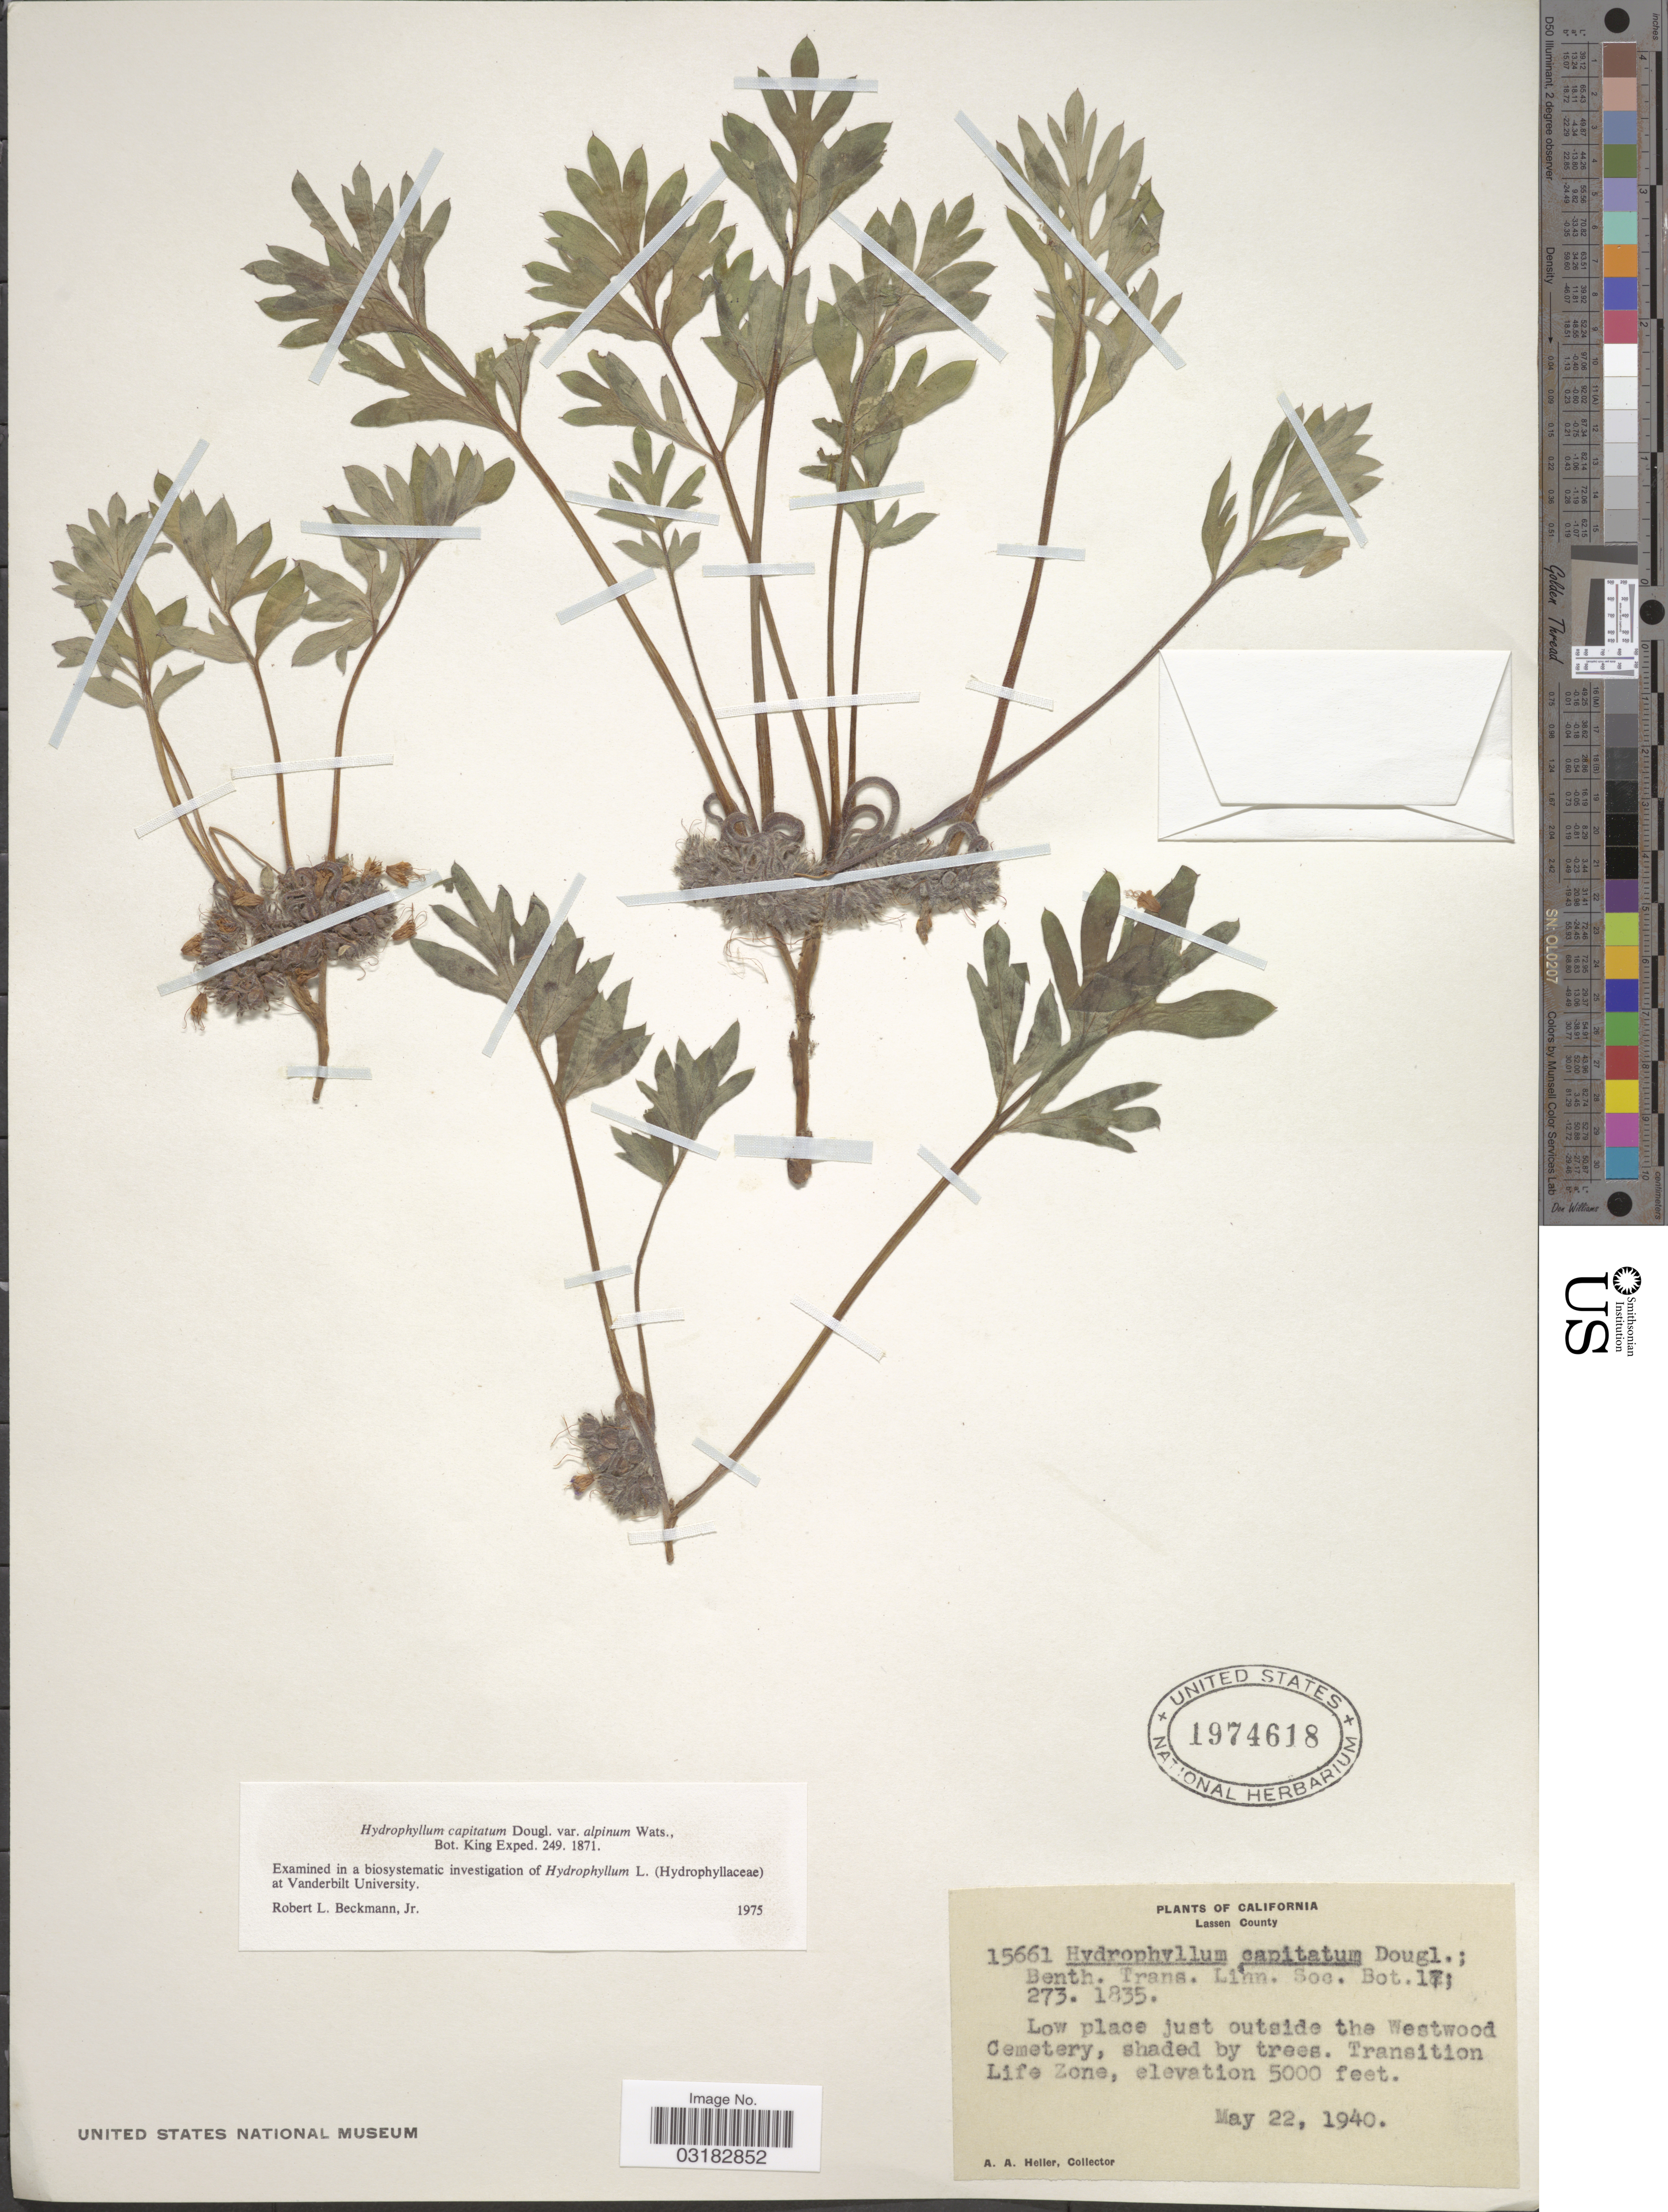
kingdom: Plantae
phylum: Tracheophyta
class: Magnoliopsida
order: Boraginales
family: Hydrophyllaceae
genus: Hydrophyllum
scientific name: Hydrophyllum capitatum var. alpinum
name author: S. Watson in C. King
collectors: A. A. Heller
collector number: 15661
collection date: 1940-05-22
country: United States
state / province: California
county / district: Lassen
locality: Lassen County. Low place just outside the Westwood Cemetery. Transition Life Zone.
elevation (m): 1524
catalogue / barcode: US 1974618